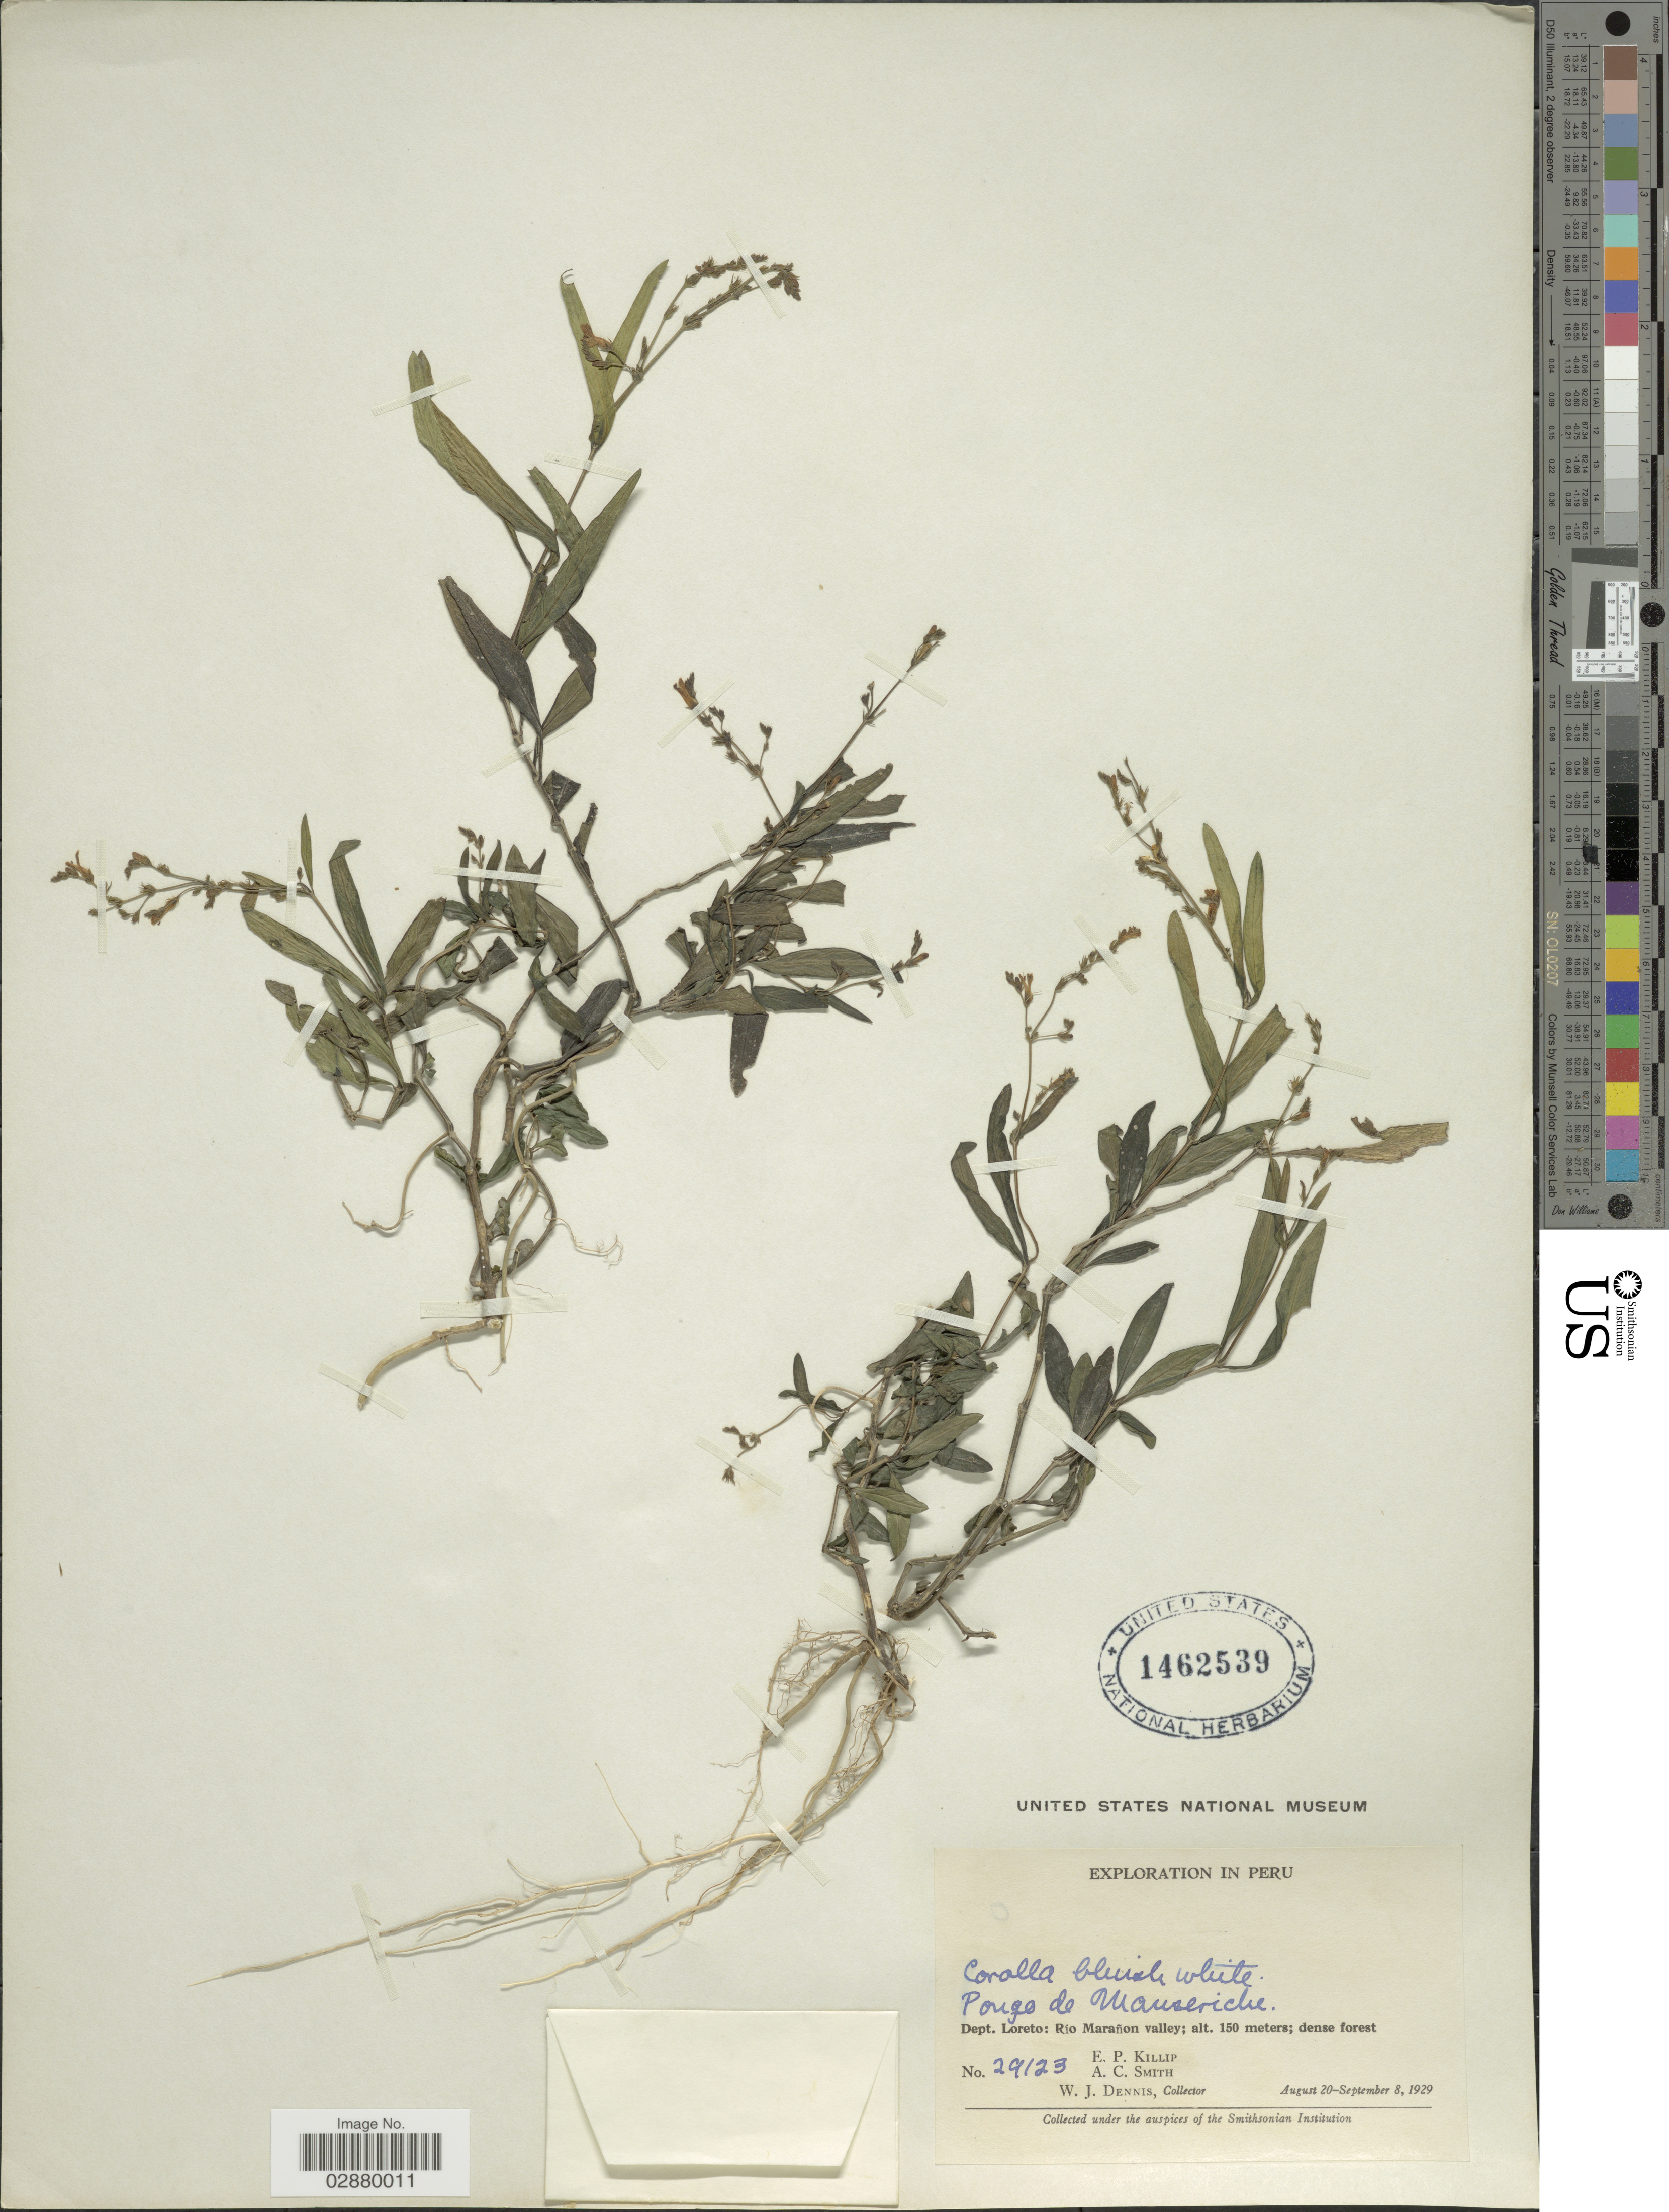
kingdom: Plantae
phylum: Tracheophyta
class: Magnoliopsida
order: Lamiales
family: Acanthaceae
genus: Justicia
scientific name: Justicia pectoralis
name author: Jacq.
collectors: E. P. Killip & A. C. Smith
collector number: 29123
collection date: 1929-08-20/1929-09-08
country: Peru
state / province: Loreto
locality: Pongo de Manseriche. Dept. Loreto: Río Marañon valley.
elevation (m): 150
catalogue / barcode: US 1462539